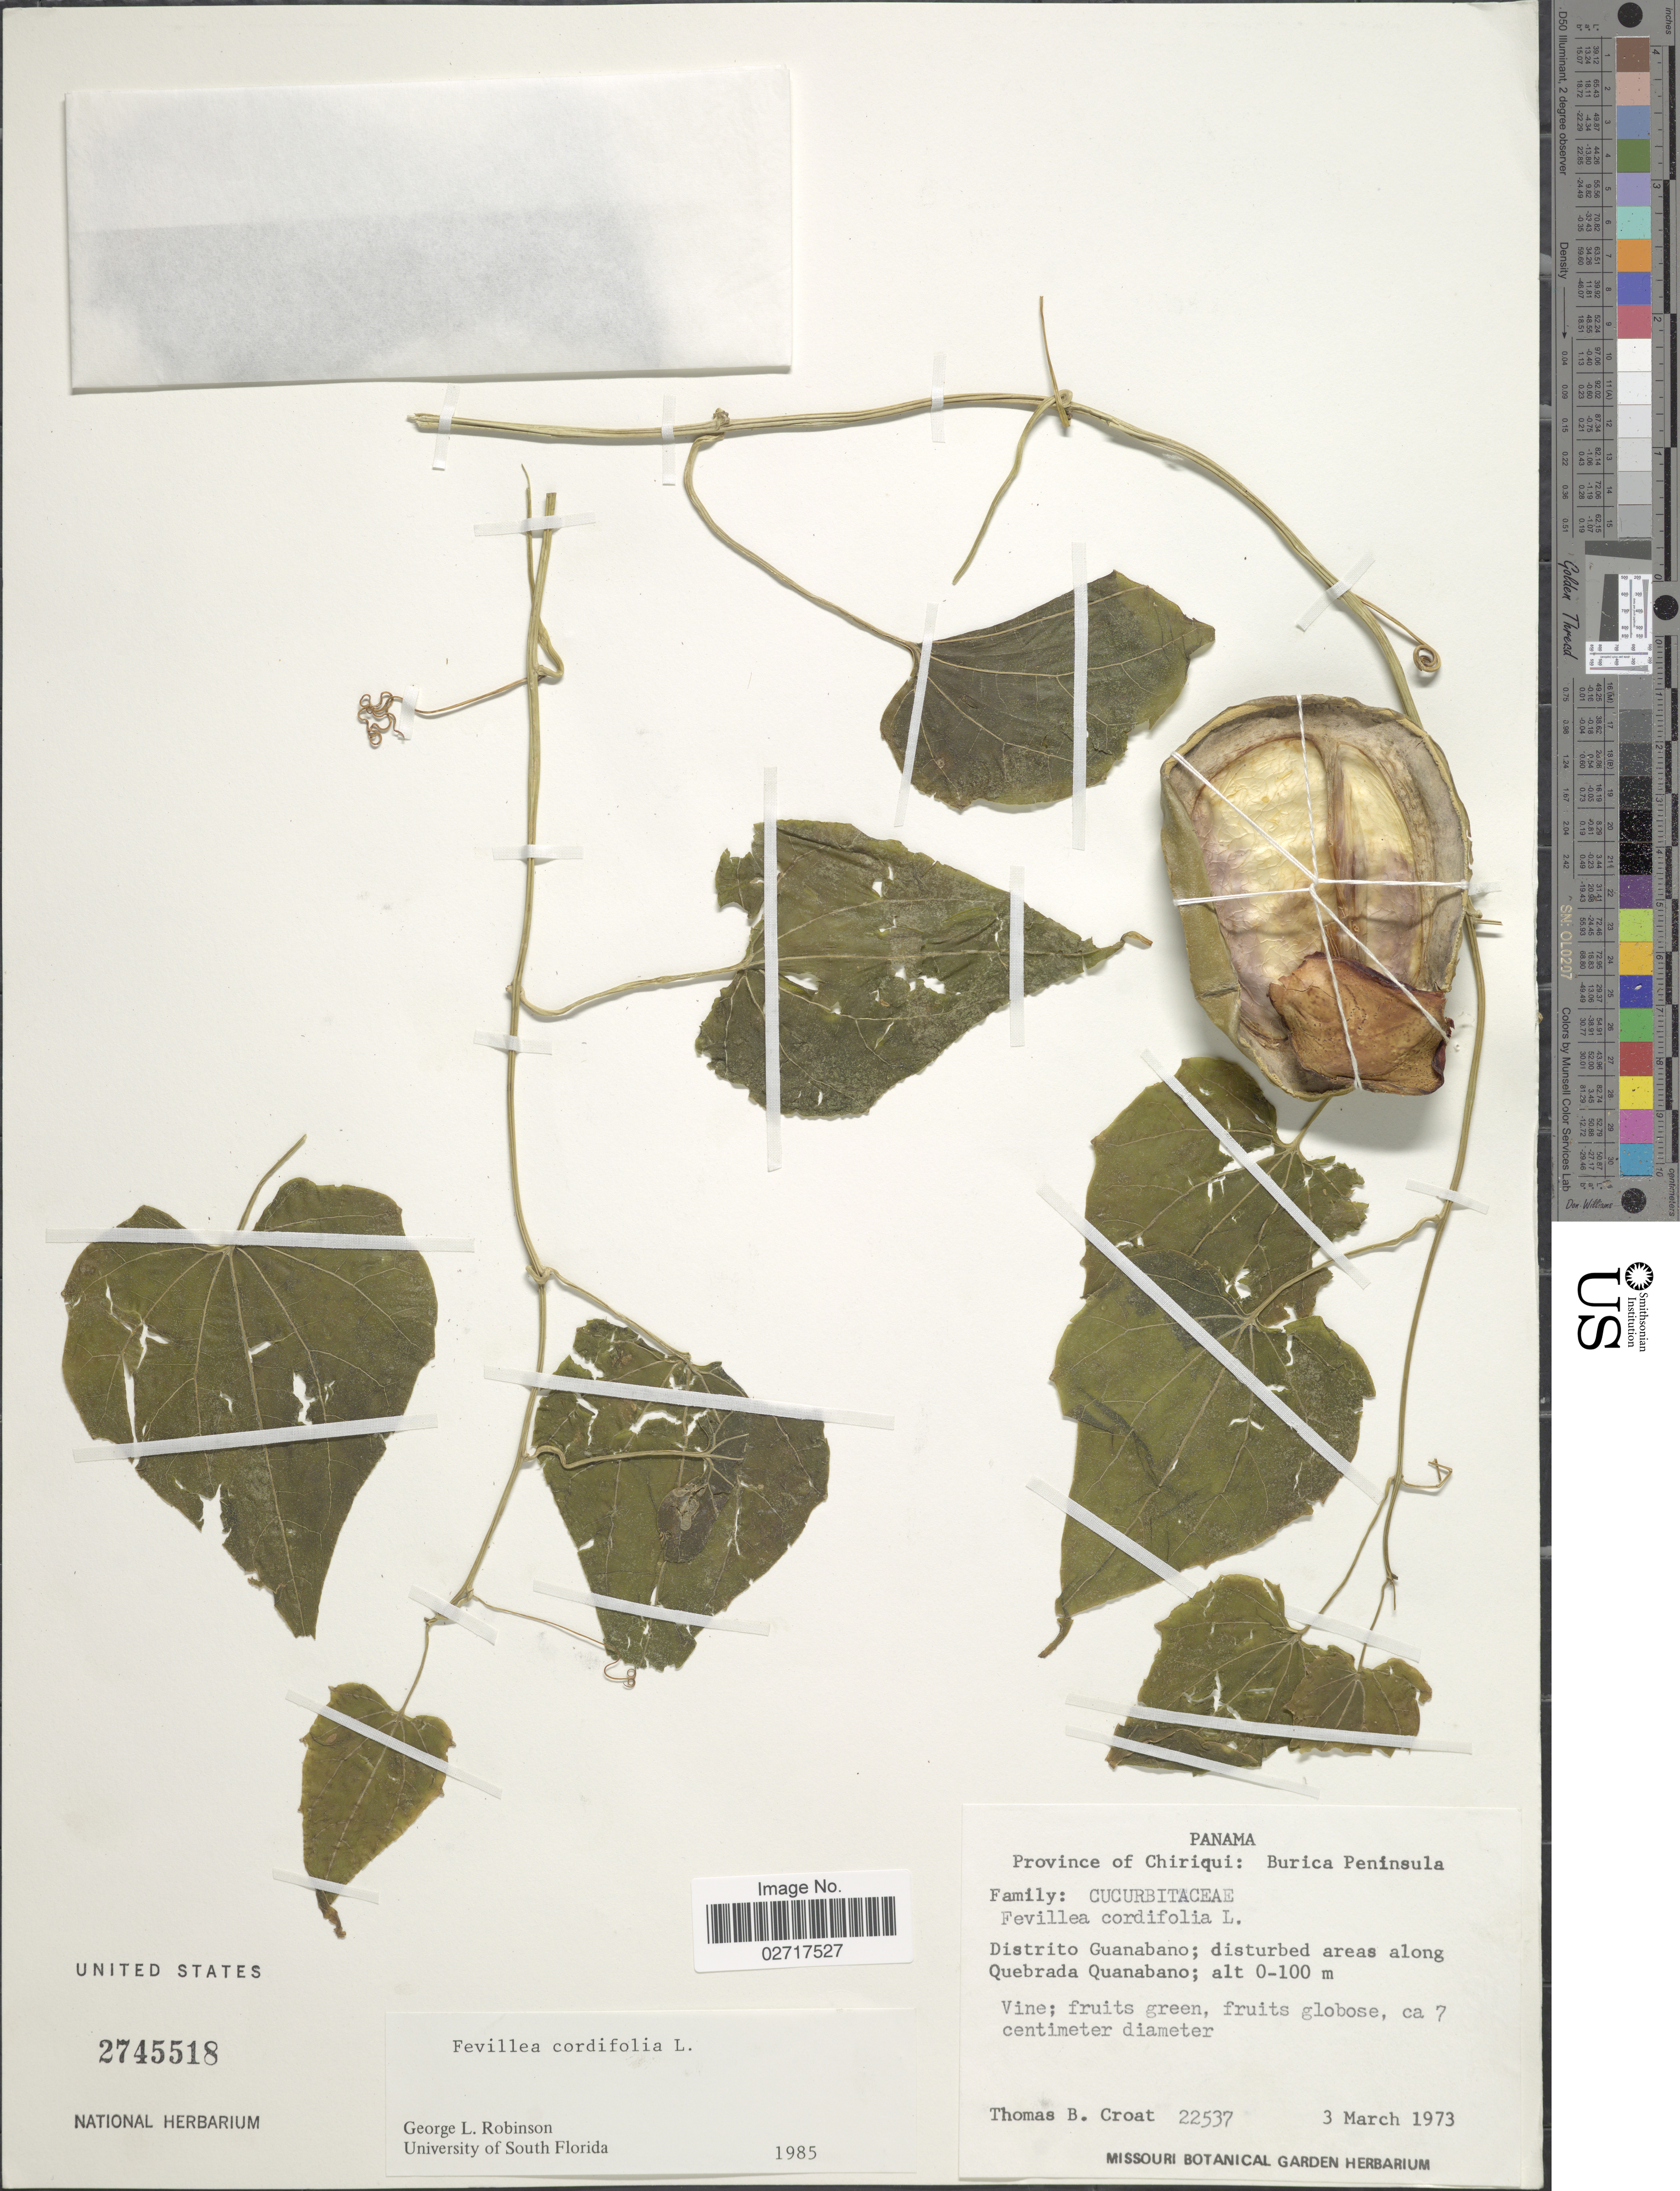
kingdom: Plantae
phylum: Tracheophyta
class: Magnoliopsida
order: Cucurbitales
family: Cucurbitaceae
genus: Fevillea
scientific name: Fevillea cordifolia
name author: L.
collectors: T. B. Croat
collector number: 22537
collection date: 1973-03-03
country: Panama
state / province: Chiriqui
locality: Burica Peninsula. Distrito Guanabano; disturbed areas along Quebrada Quanabano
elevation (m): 0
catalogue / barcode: US 2745518